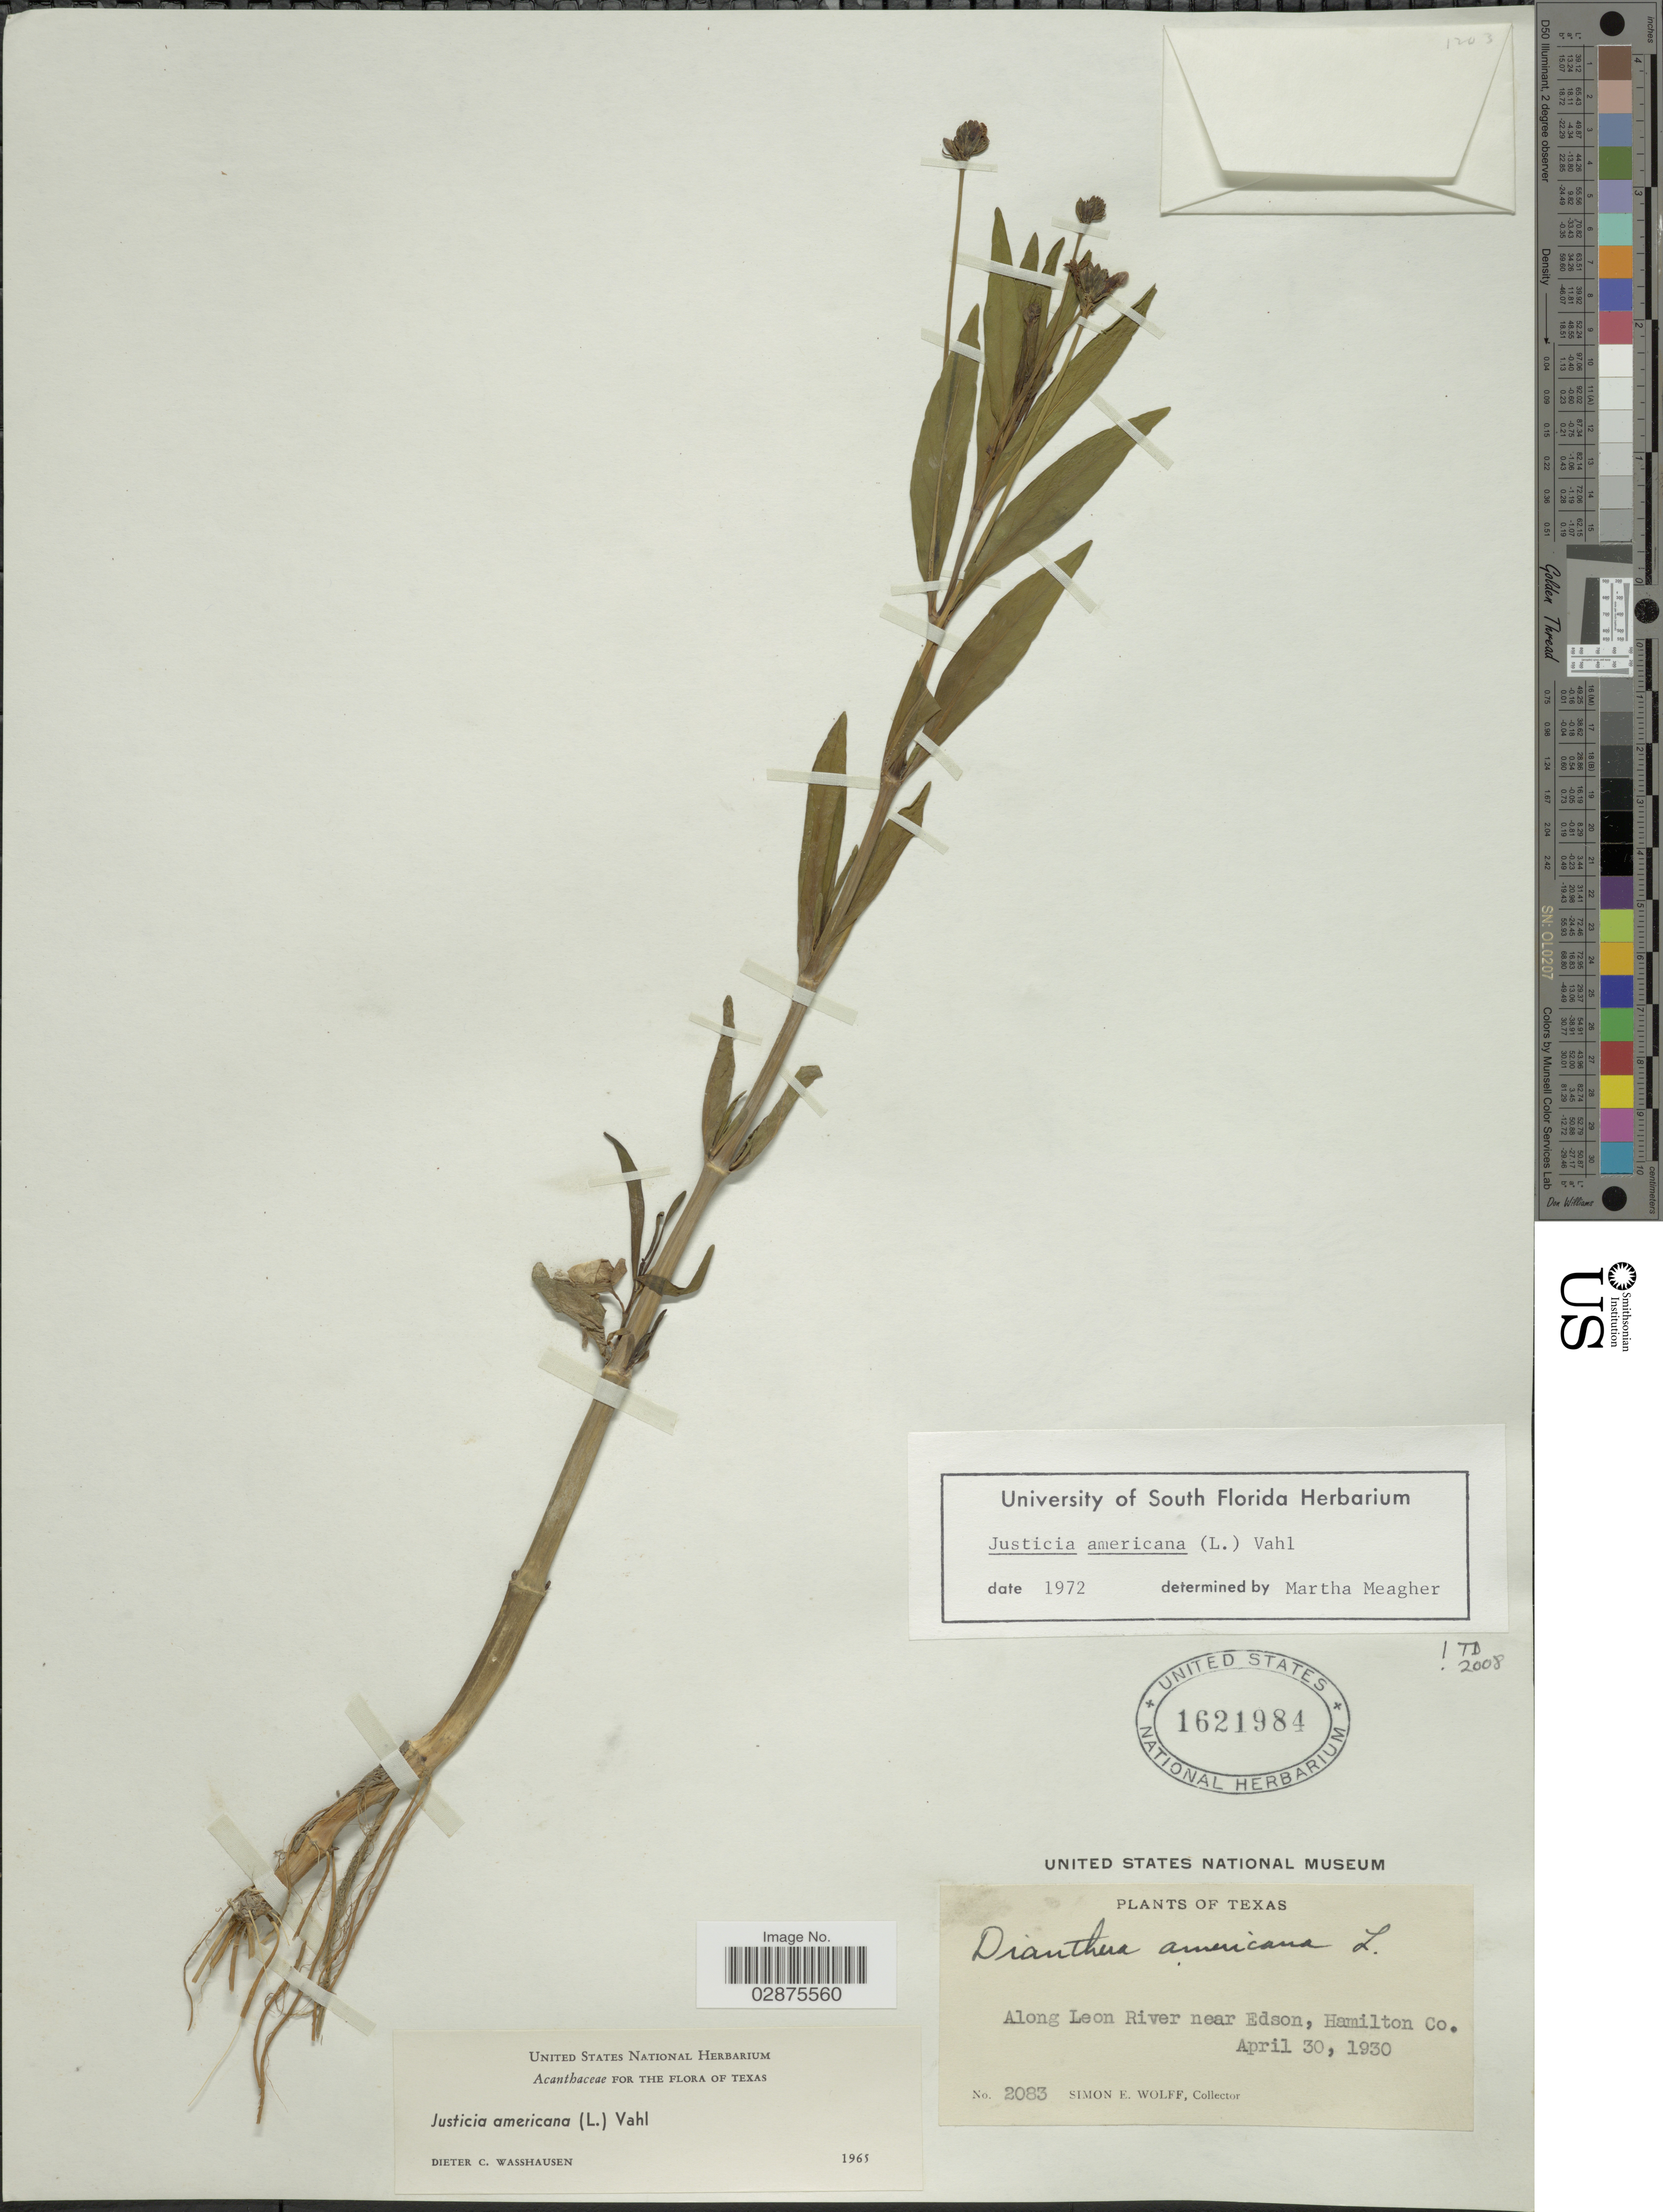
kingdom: Plantae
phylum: Tracheophyta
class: Magnoliopsida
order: Lamiales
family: Acanthaceae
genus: Justicia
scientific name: Justicia americana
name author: (L.) Vahl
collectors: S. E. Wolff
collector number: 2083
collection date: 1930-04-30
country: United States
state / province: Texas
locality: Along Leon River near Edson, Hamilton Co.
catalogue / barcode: US 1621984